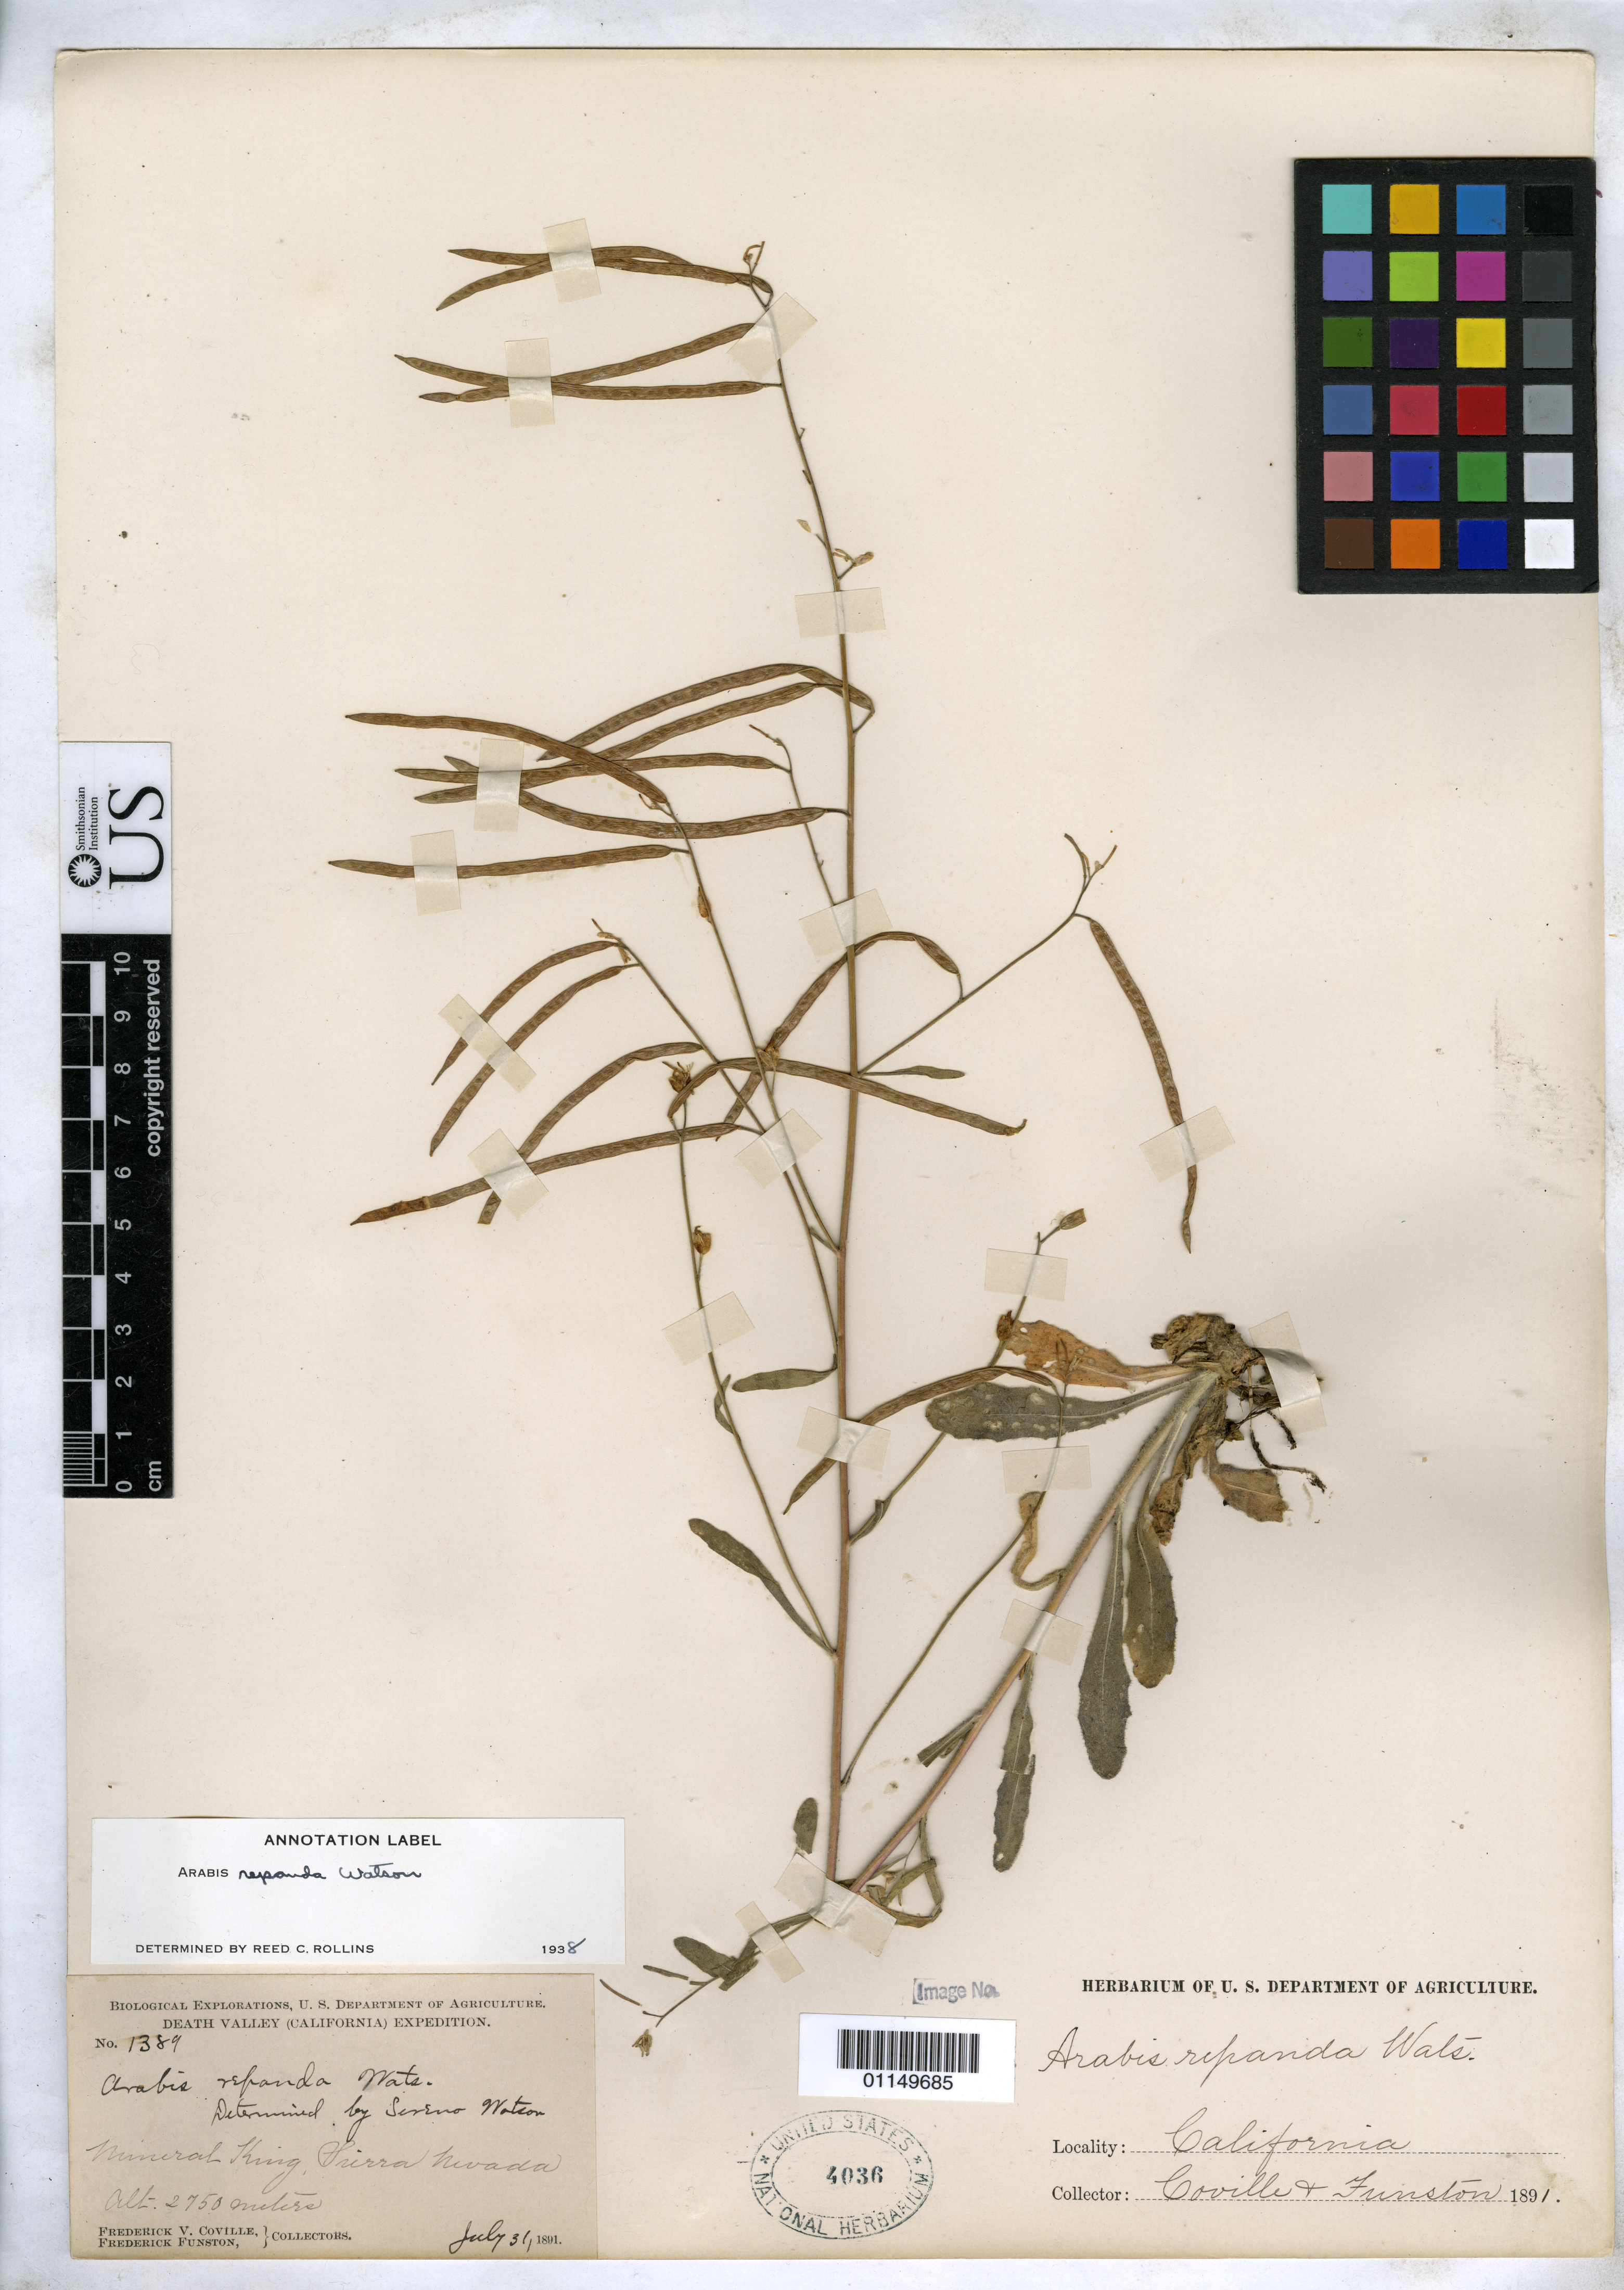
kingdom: Plantae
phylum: Tracheophyta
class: Magnoliopsida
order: Brassicales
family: Brassicaceae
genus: Arabis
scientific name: Arabis repanda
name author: S. Watson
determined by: Rollins, Reed C., (GH), Harvard University Herbaria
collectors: F. V. Coville & F. Funston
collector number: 1389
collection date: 1891-07-31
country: United States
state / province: California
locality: Mineral King, Sierra Nevada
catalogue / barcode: US 4036